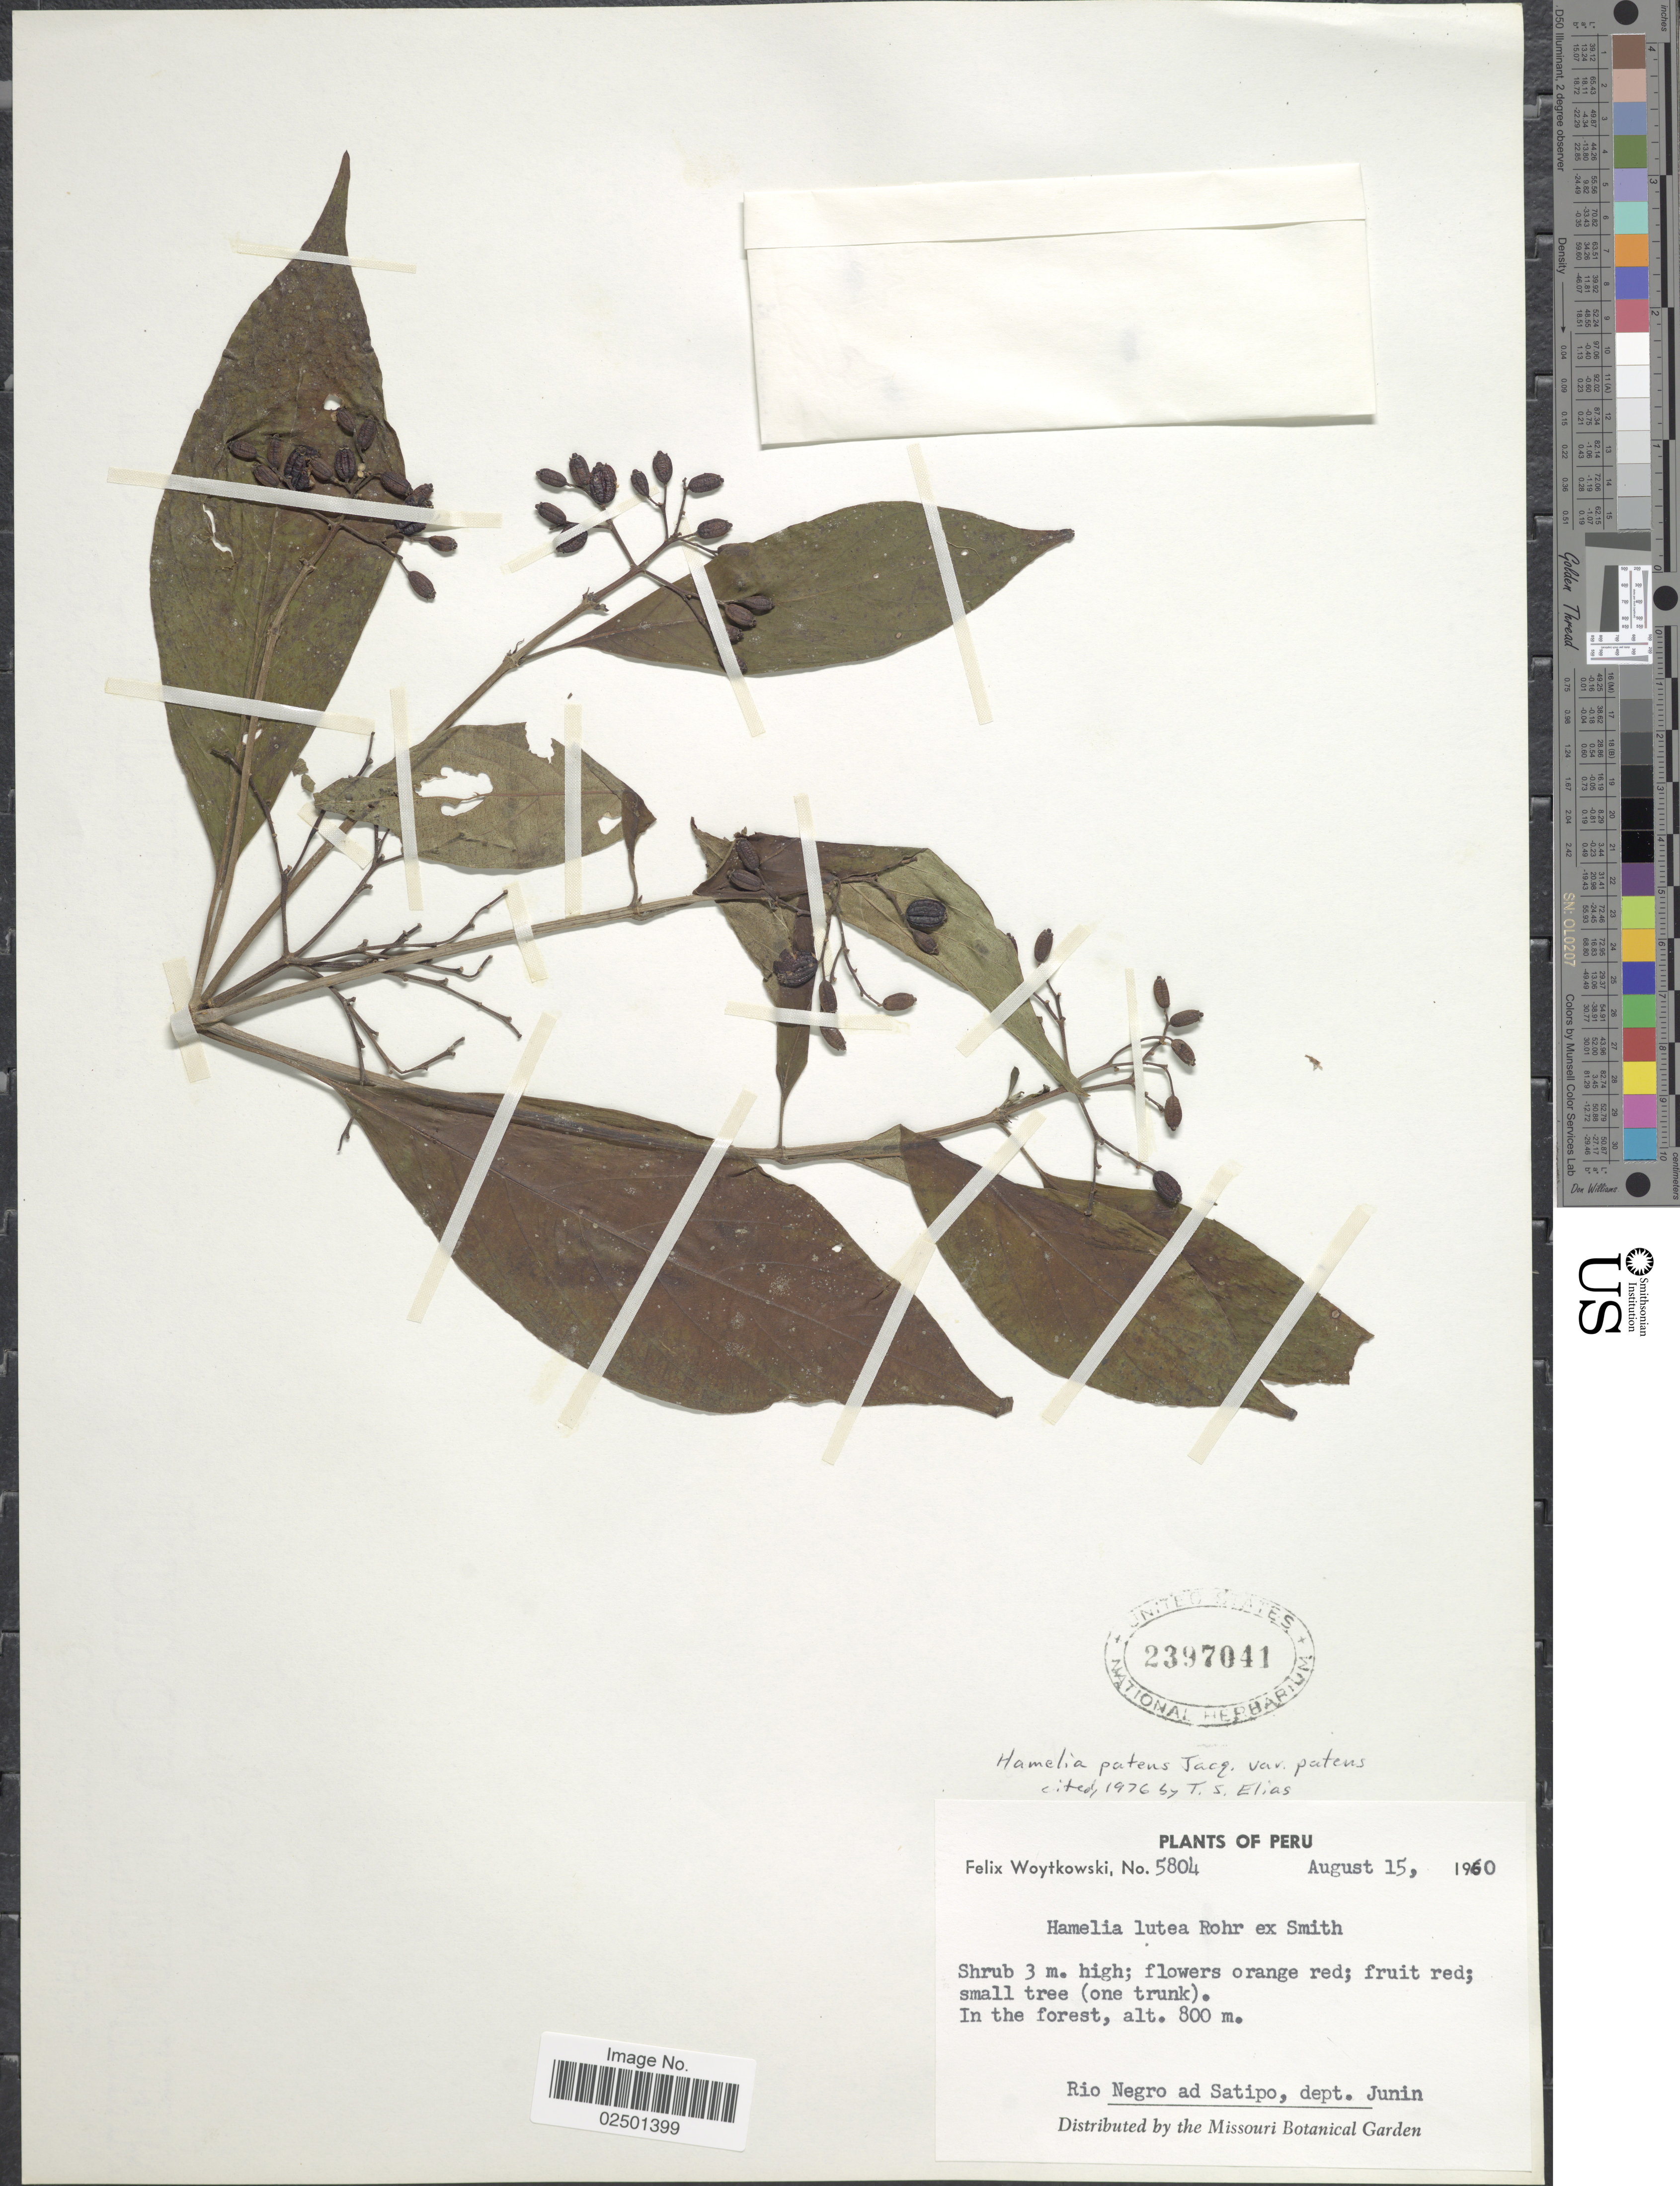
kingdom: Plantae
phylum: Tracheophyta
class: Magnoliopsida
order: Gentianales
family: Rubiaceae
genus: Hamelia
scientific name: Hamelia patens var. patens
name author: Jacq.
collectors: F. Woytkowski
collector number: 5804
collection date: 1960-08-15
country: Peru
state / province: Junín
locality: In the forest. Rio Negro ad Satipo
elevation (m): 800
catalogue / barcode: US 2397041